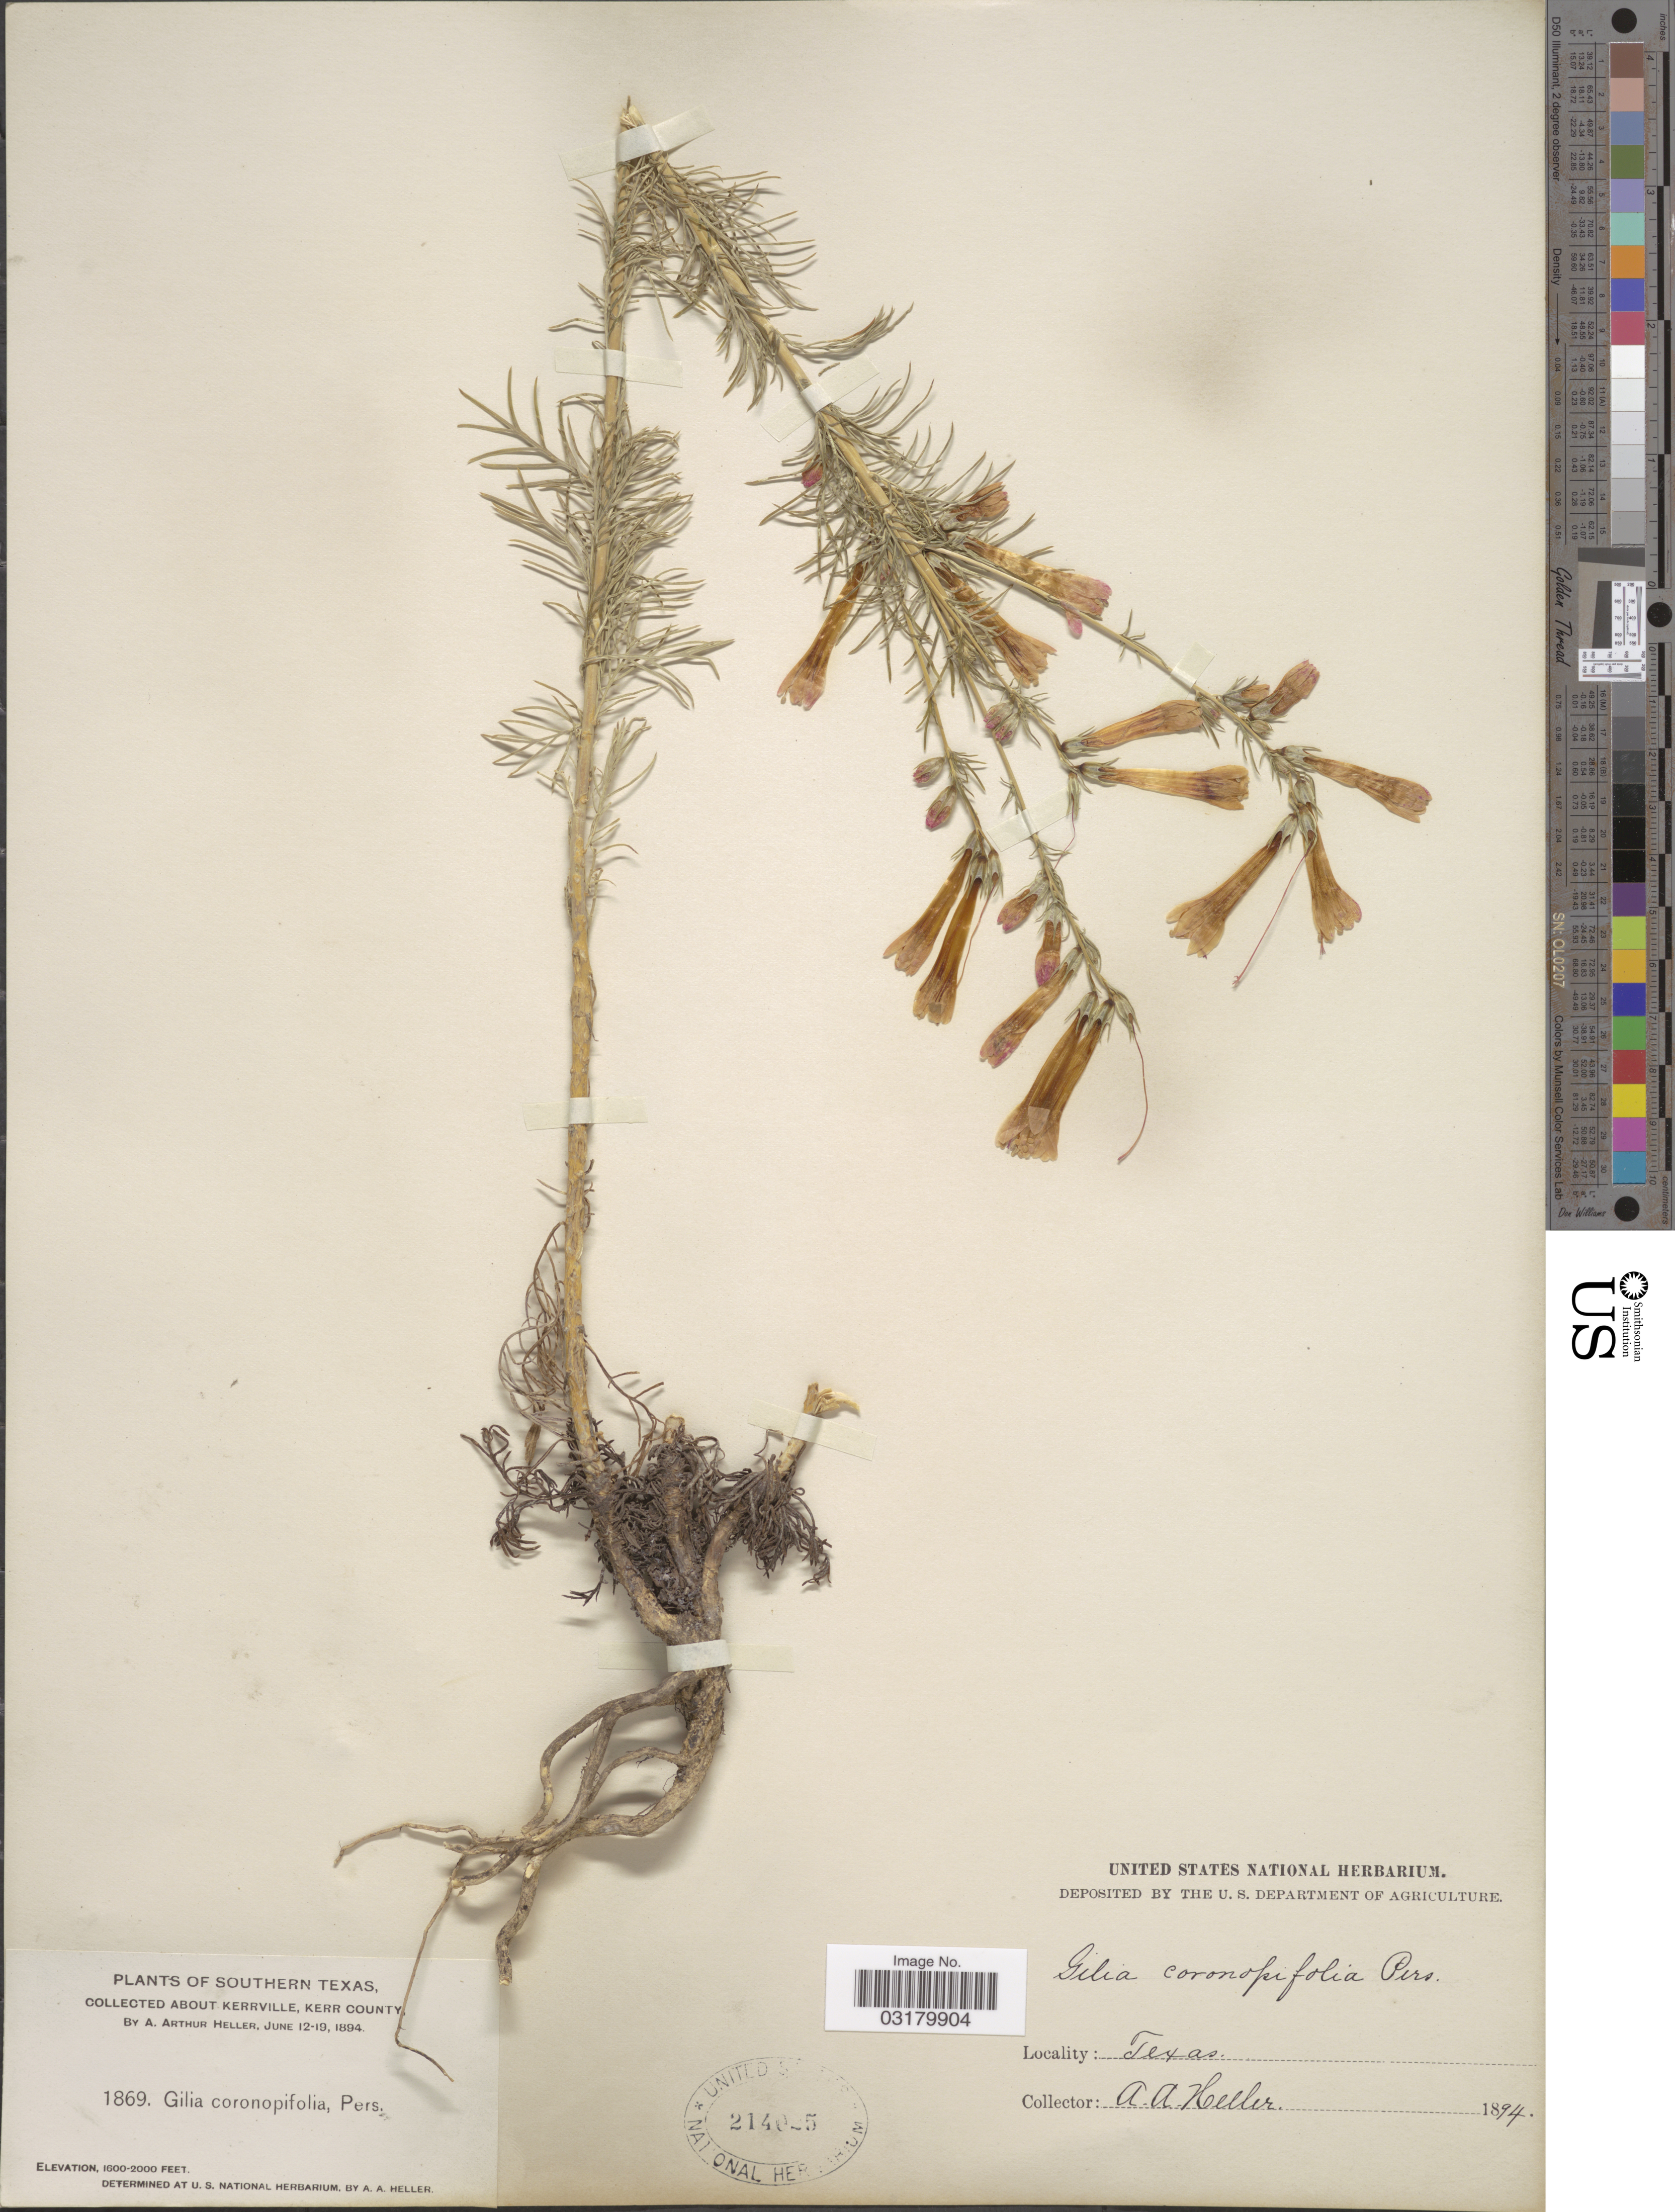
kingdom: Plantae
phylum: Tracheophyta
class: Magnoliopsida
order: Ericales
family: Polemoniaceae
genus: Ipomopsis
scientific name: Ipomopsis rubra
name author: (L.) Wherry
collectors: A. A. Heller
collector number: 1869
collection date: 1894-06-12/1894-06-19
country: United States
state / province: Texas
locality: Southern Texas. Collected about Kerrville, Kerr County.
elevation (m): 488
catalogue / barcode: US 214025